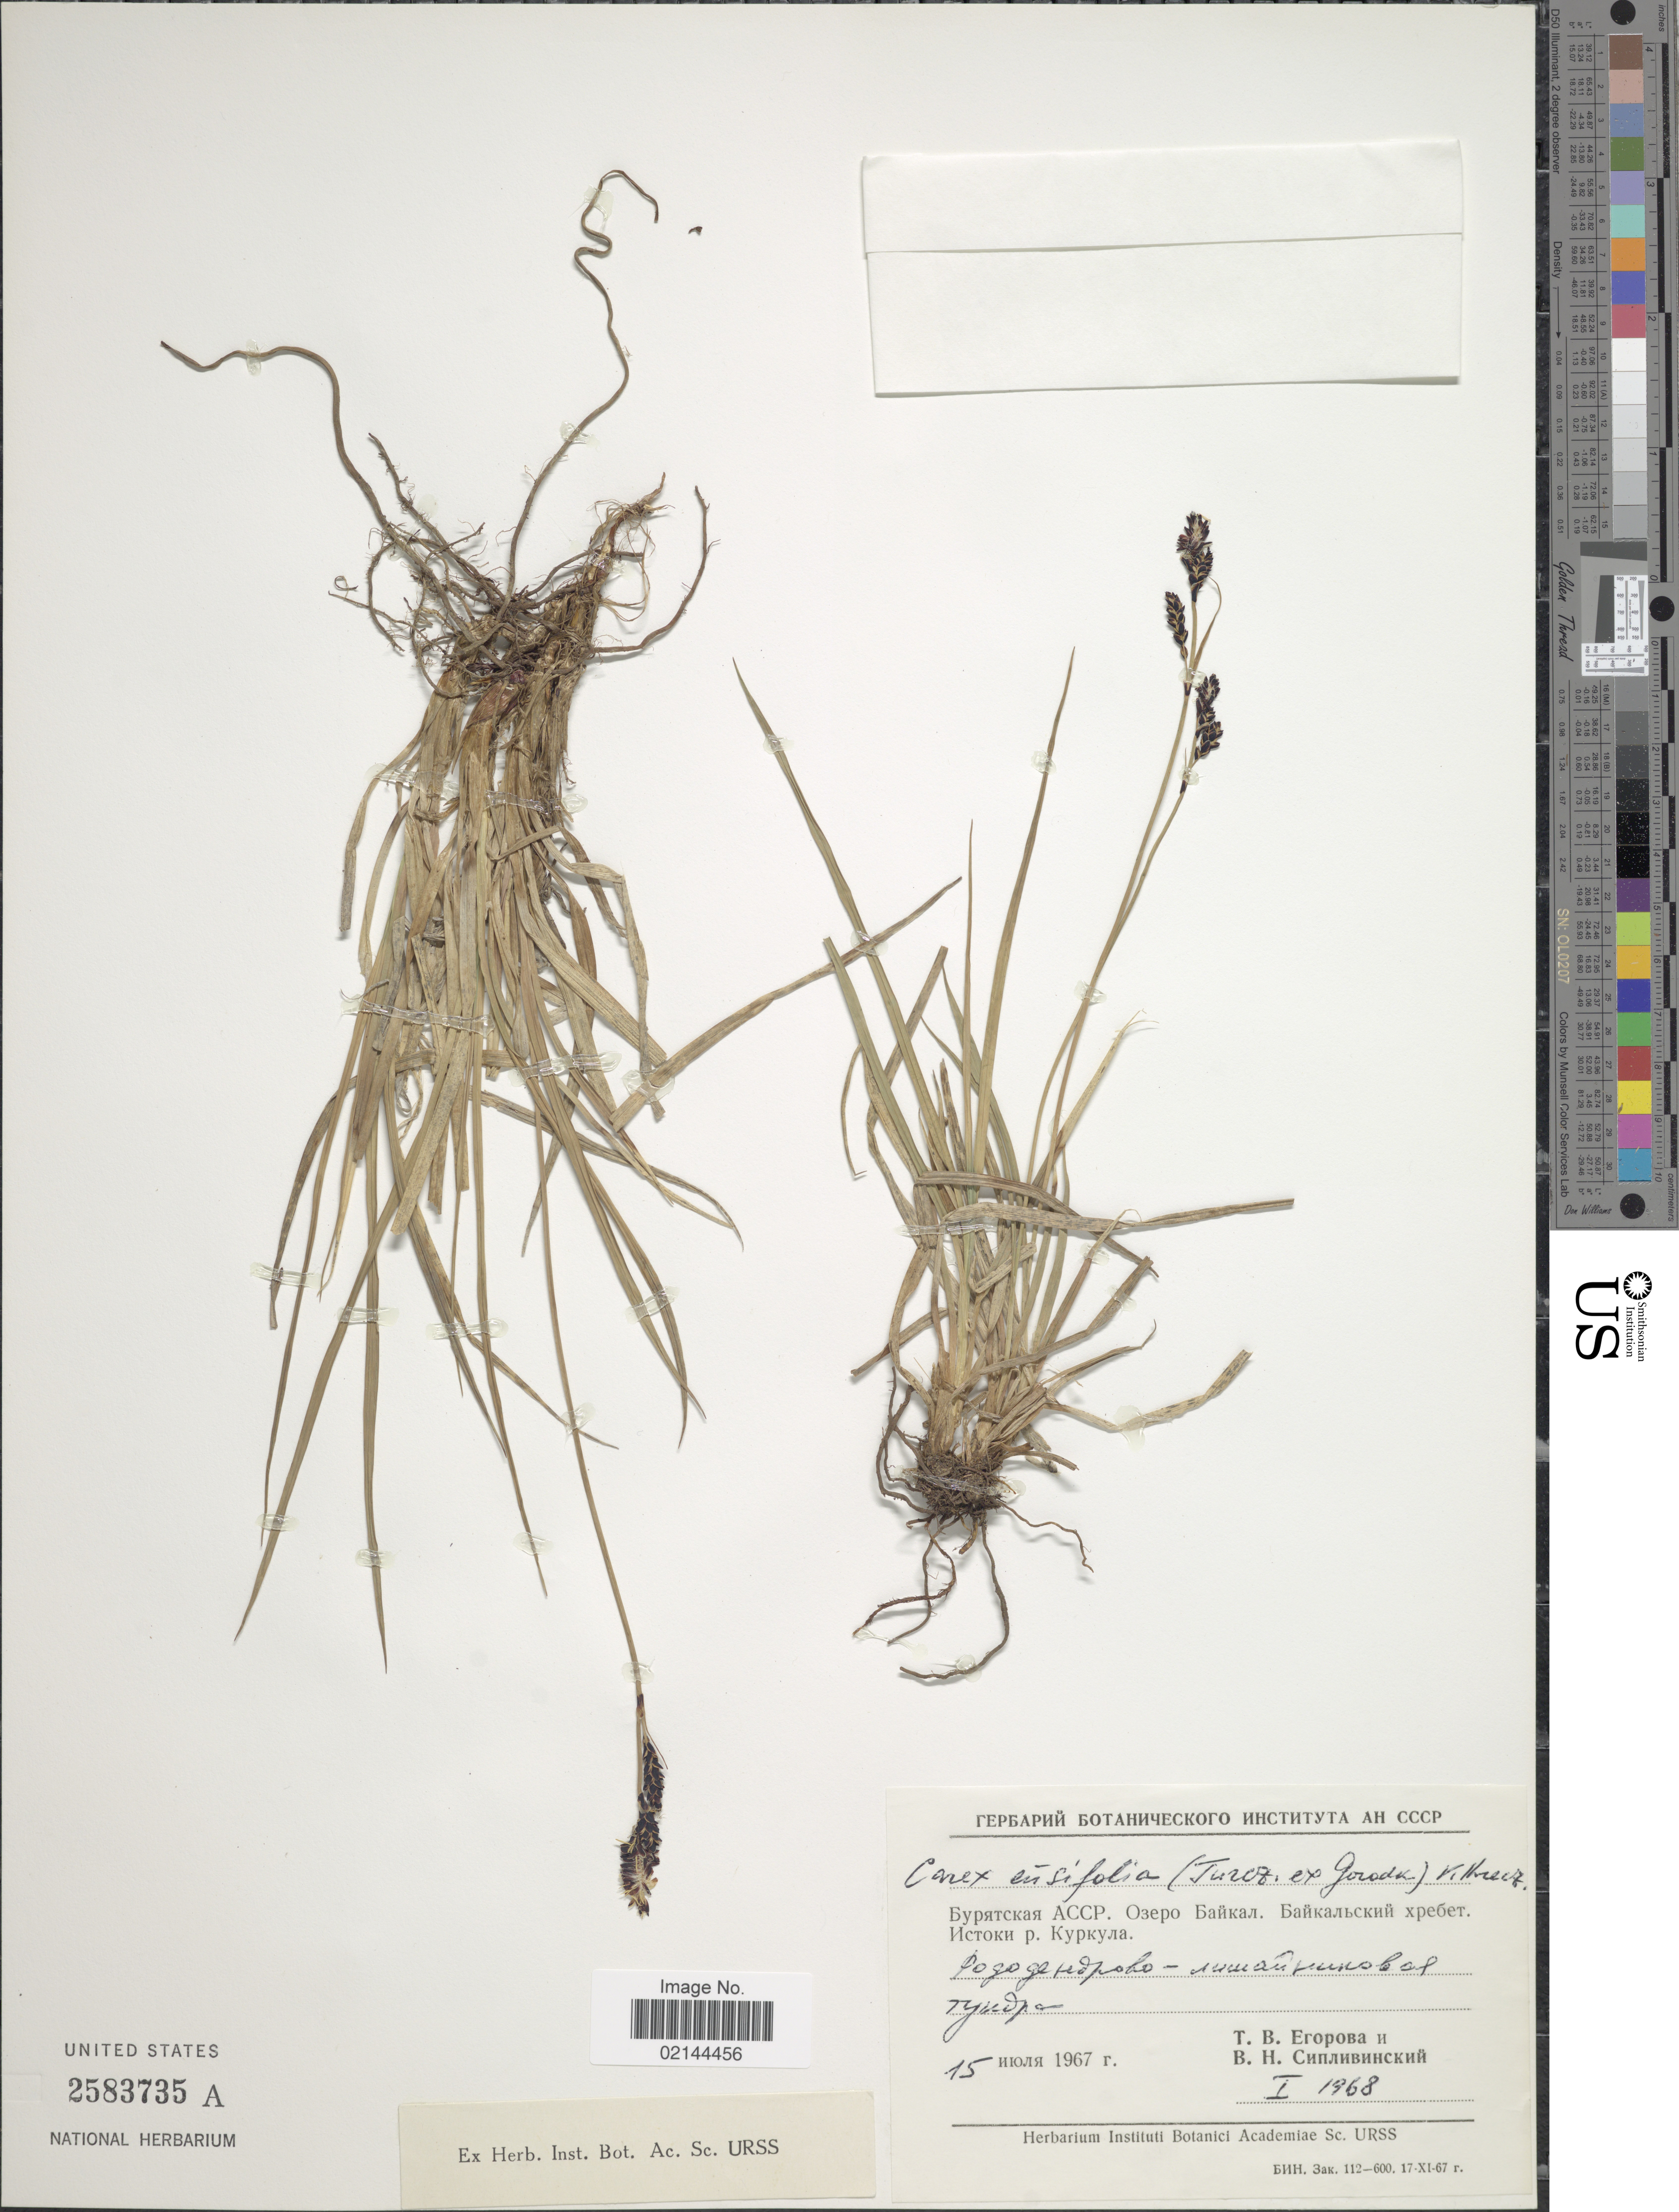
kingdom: Plantae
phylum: Tracheophyta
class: Liliopsida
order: Poales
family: Cyperaceae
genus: Carex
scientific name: Carex bigelowii subsp. arctisibirica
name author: (Jurtzev) Á. Löve & D. Löve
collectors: Collector illegible & Collector illegible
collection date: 1967-01-15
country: U.S.S.R.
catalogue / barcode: US 2583735